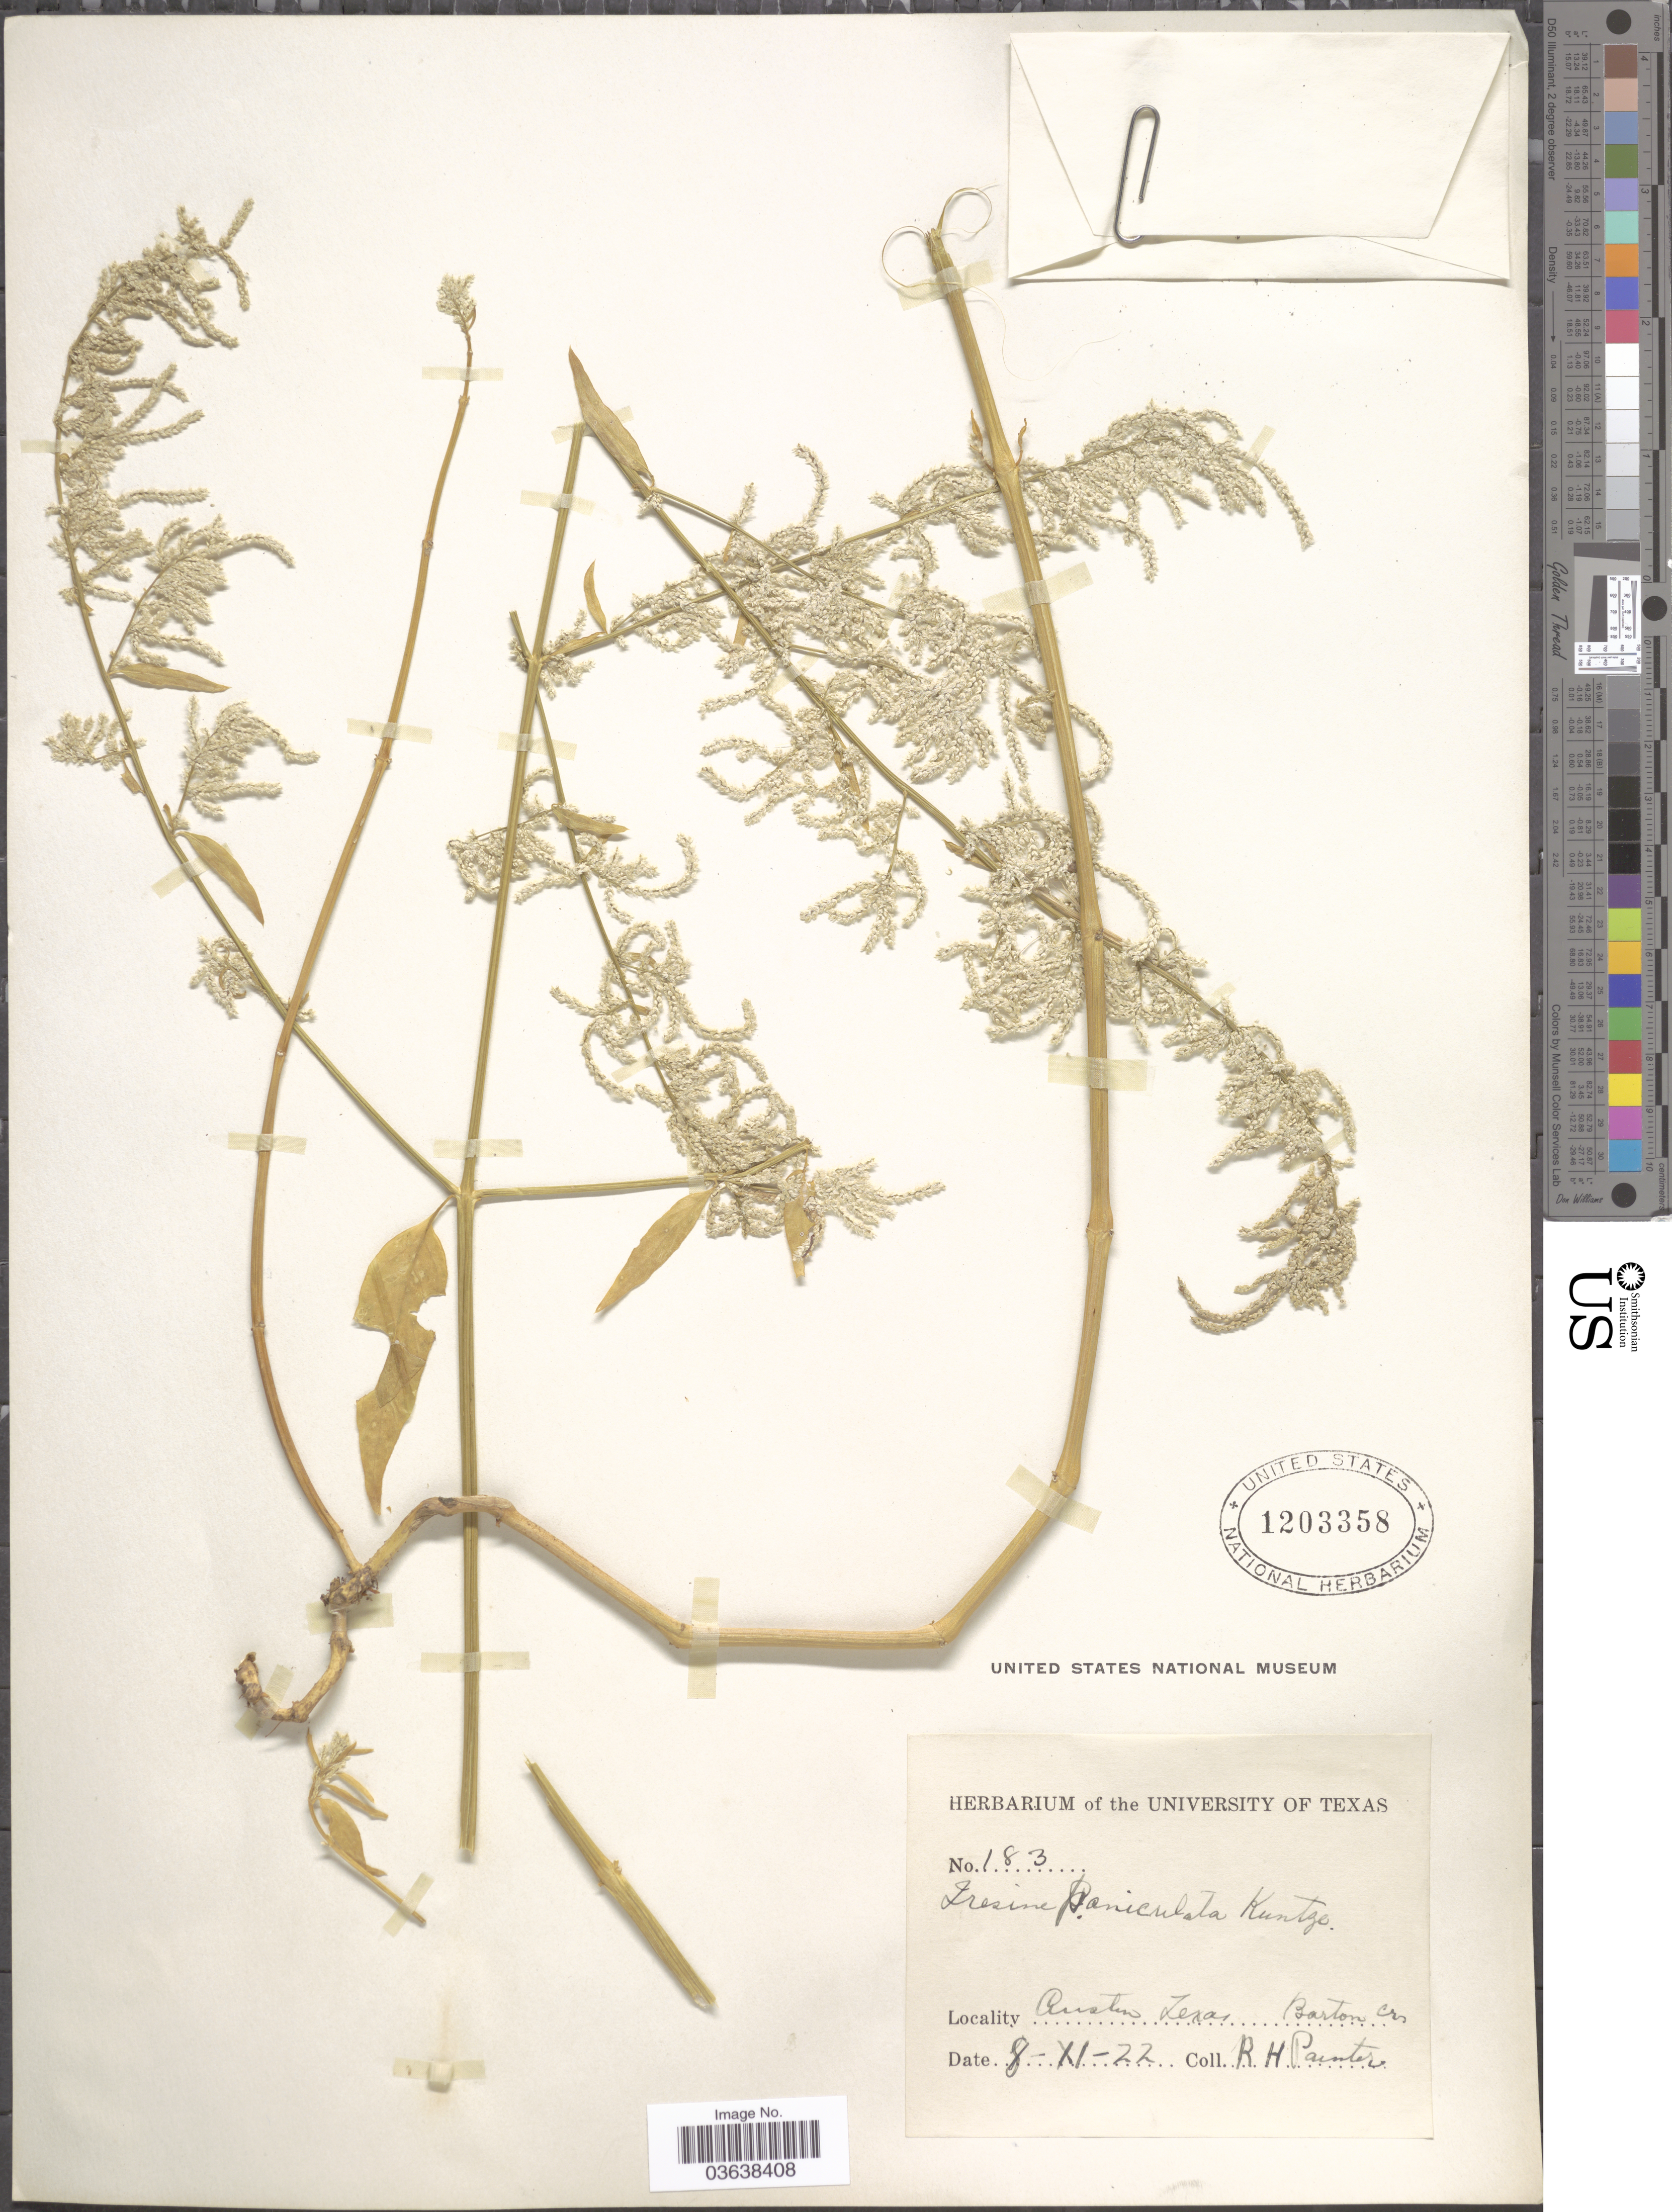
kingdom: Plantae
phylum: Tracheophyta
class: Magnoliopsida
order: Caryophyllales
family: Amaranthaceae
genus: Iresine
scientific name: Iresine celosia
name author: L.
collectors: Painter, R. H.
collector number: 183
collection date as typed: Transcribed d/m/y: 8/11/22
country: United States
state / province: Texas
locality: Austin. Barton Cr.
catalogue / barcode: US 1203358